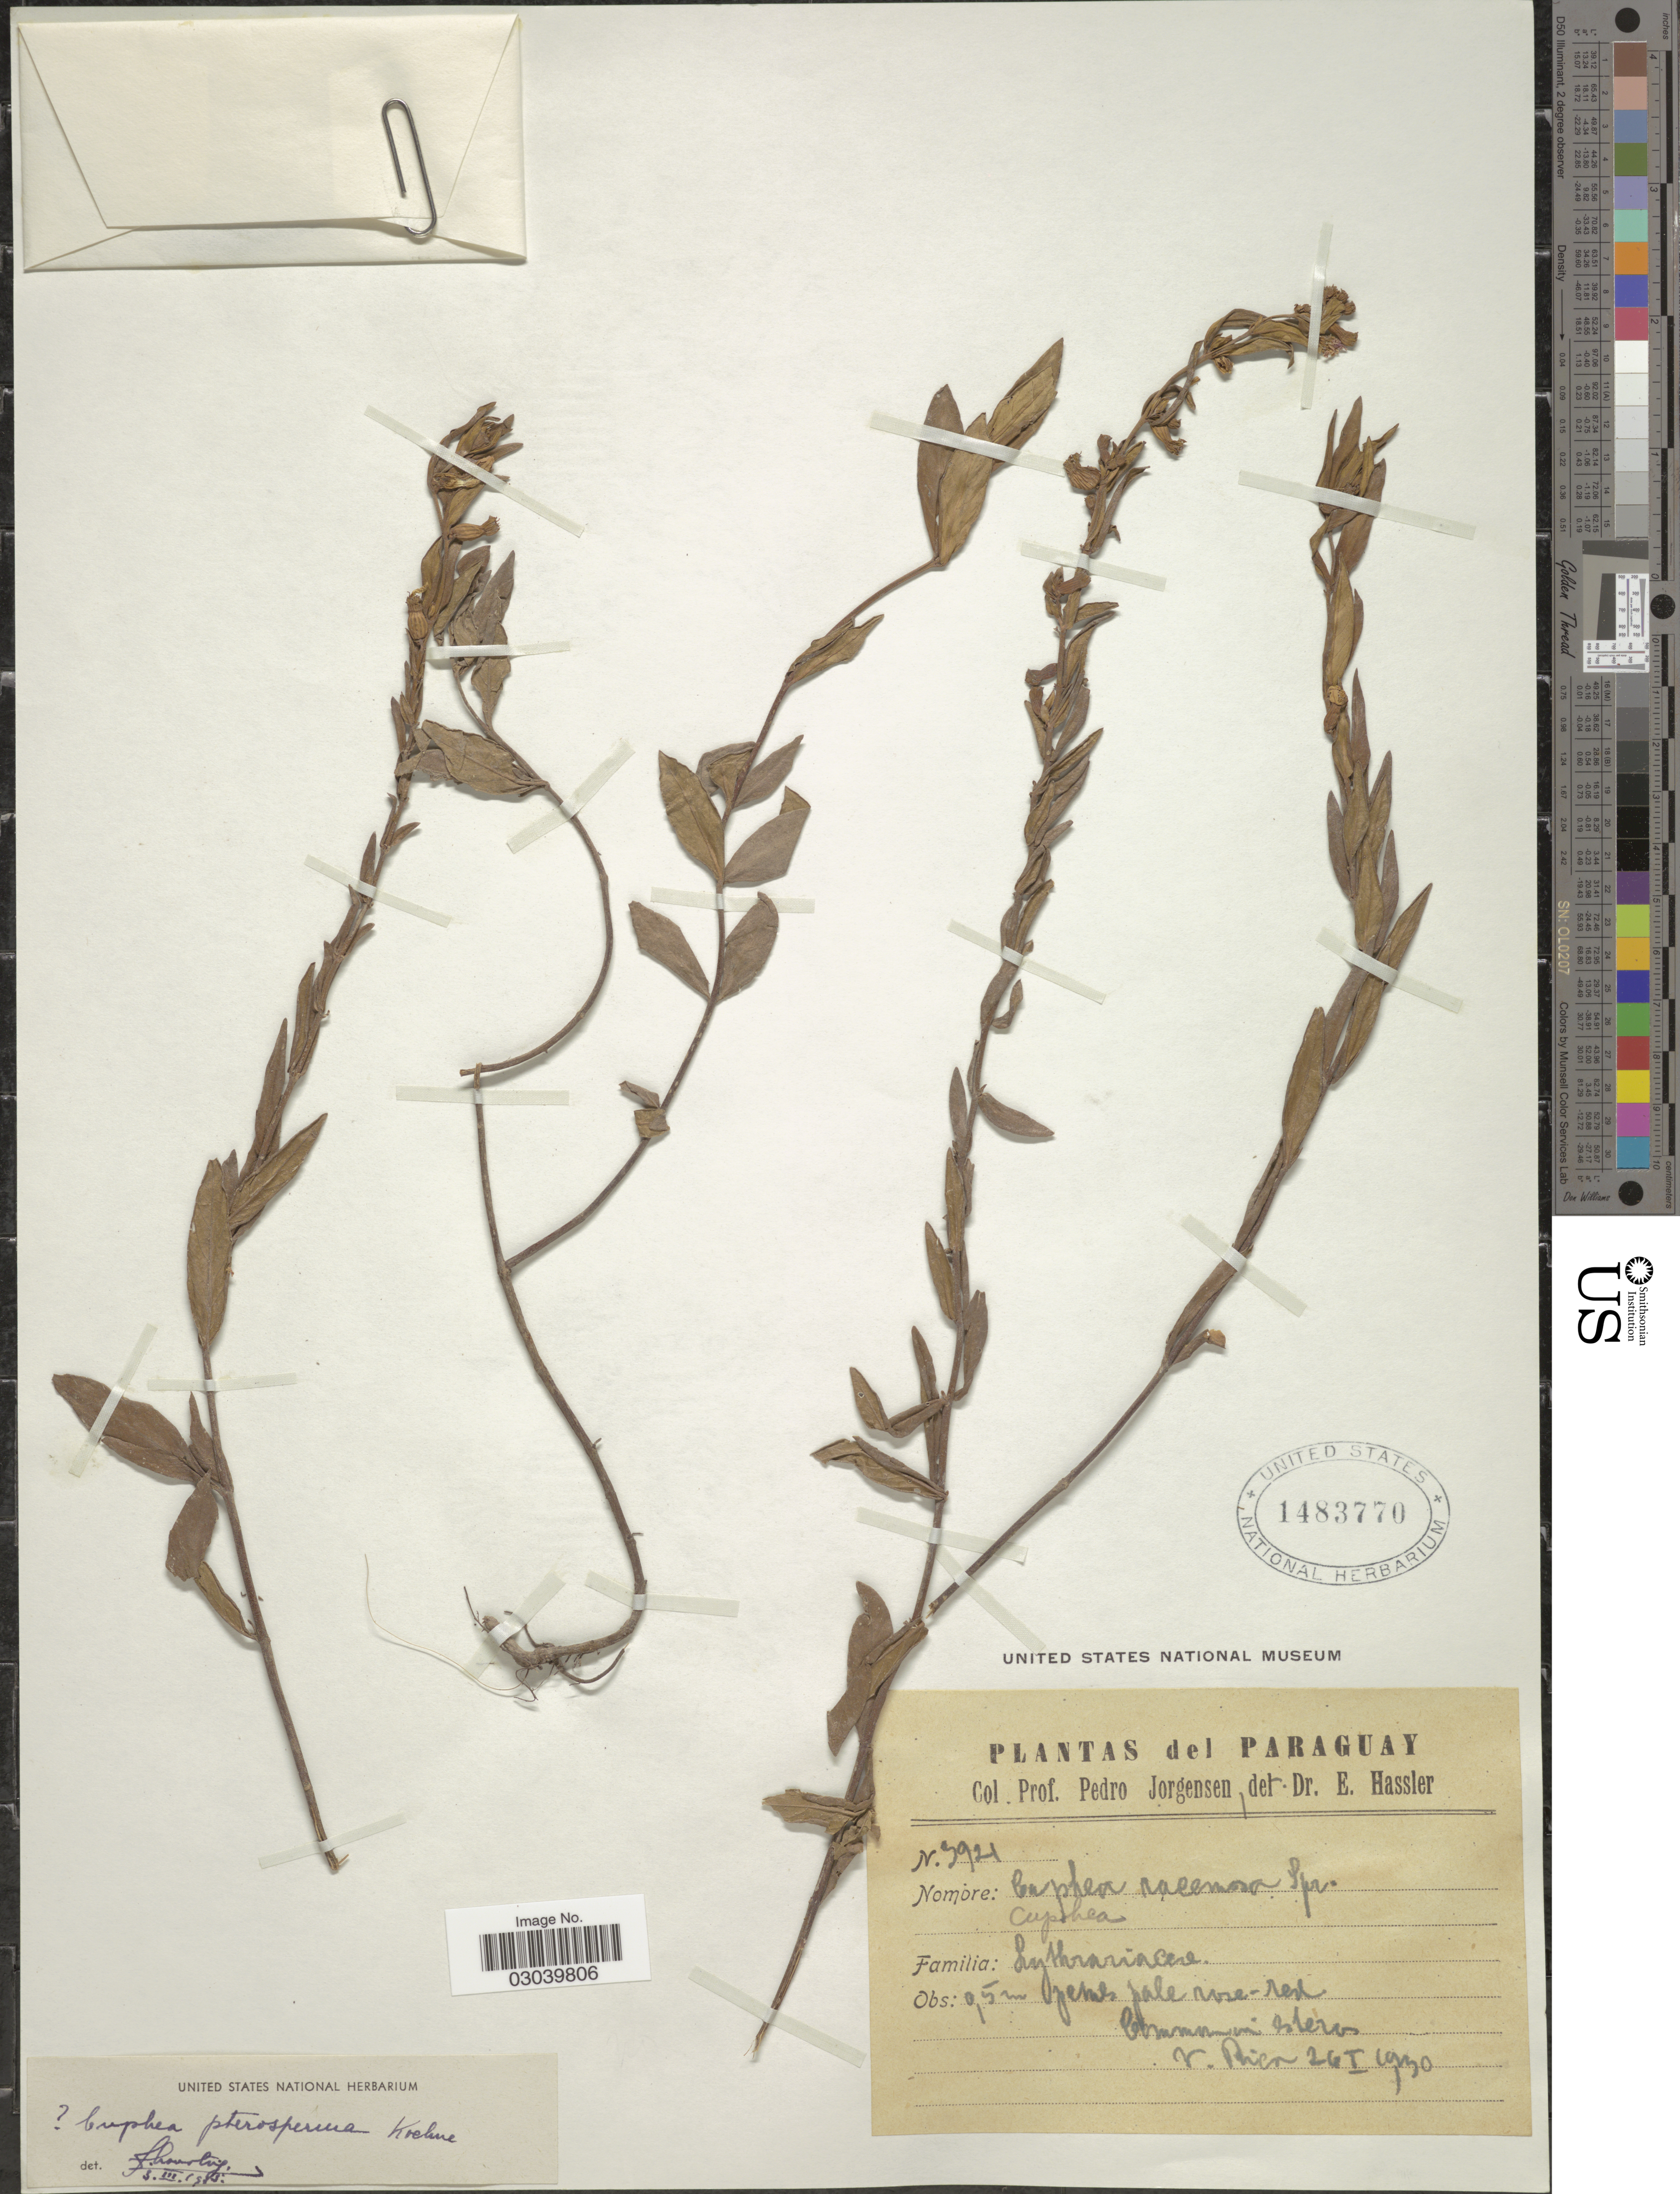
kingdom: Plantae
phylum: Tracheophyta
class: Magnoliopsida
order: Myrtales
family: Lythraceae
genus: Cuphea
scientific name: Cuphea pterosperma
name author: Koehne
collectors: P. Jörgensen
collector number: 3921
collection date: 1930-01-26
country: Paraguay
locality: V. Rica.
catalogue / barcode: US 1483770